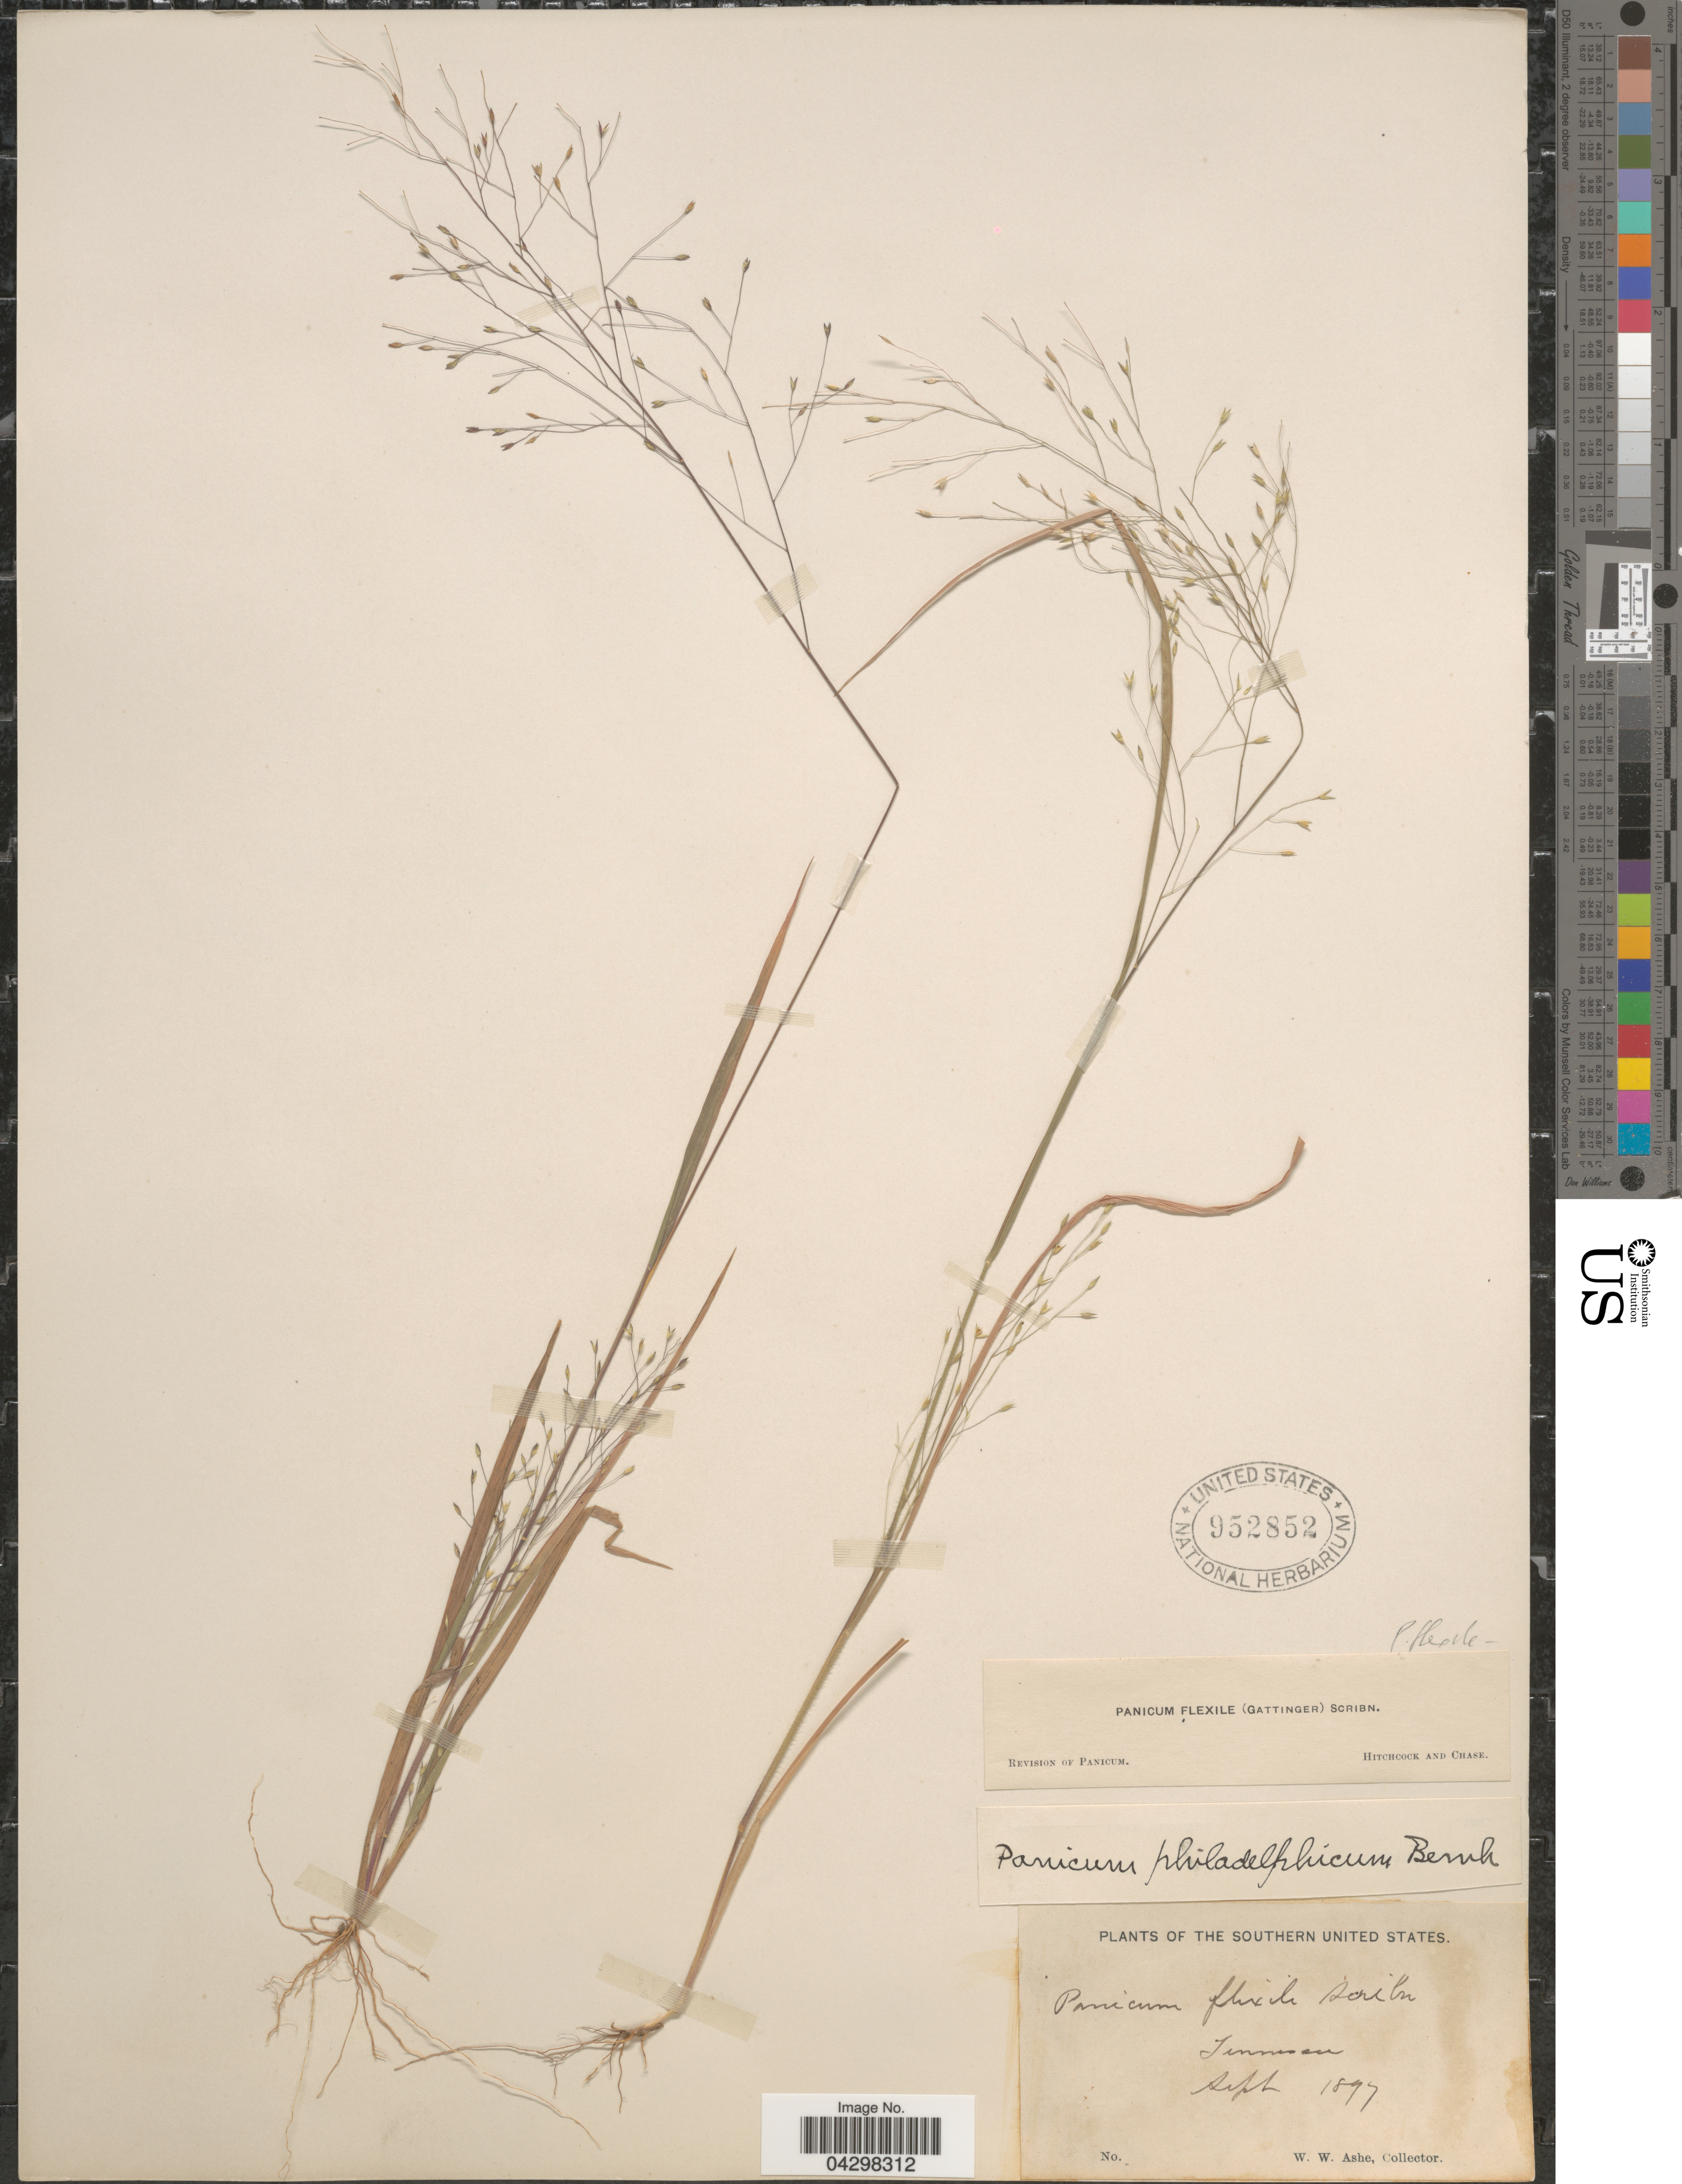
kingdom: Plantae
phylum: Tracheophyta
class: Liliopsida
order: Poales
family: Poaceae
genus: Panicum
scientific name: Panicum flexile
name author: (Gatt.) Scribn.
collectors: W. W. Ashe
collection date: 1897-09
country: United States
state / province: Tennessee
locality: The Southern United States.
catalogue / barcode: US 952852